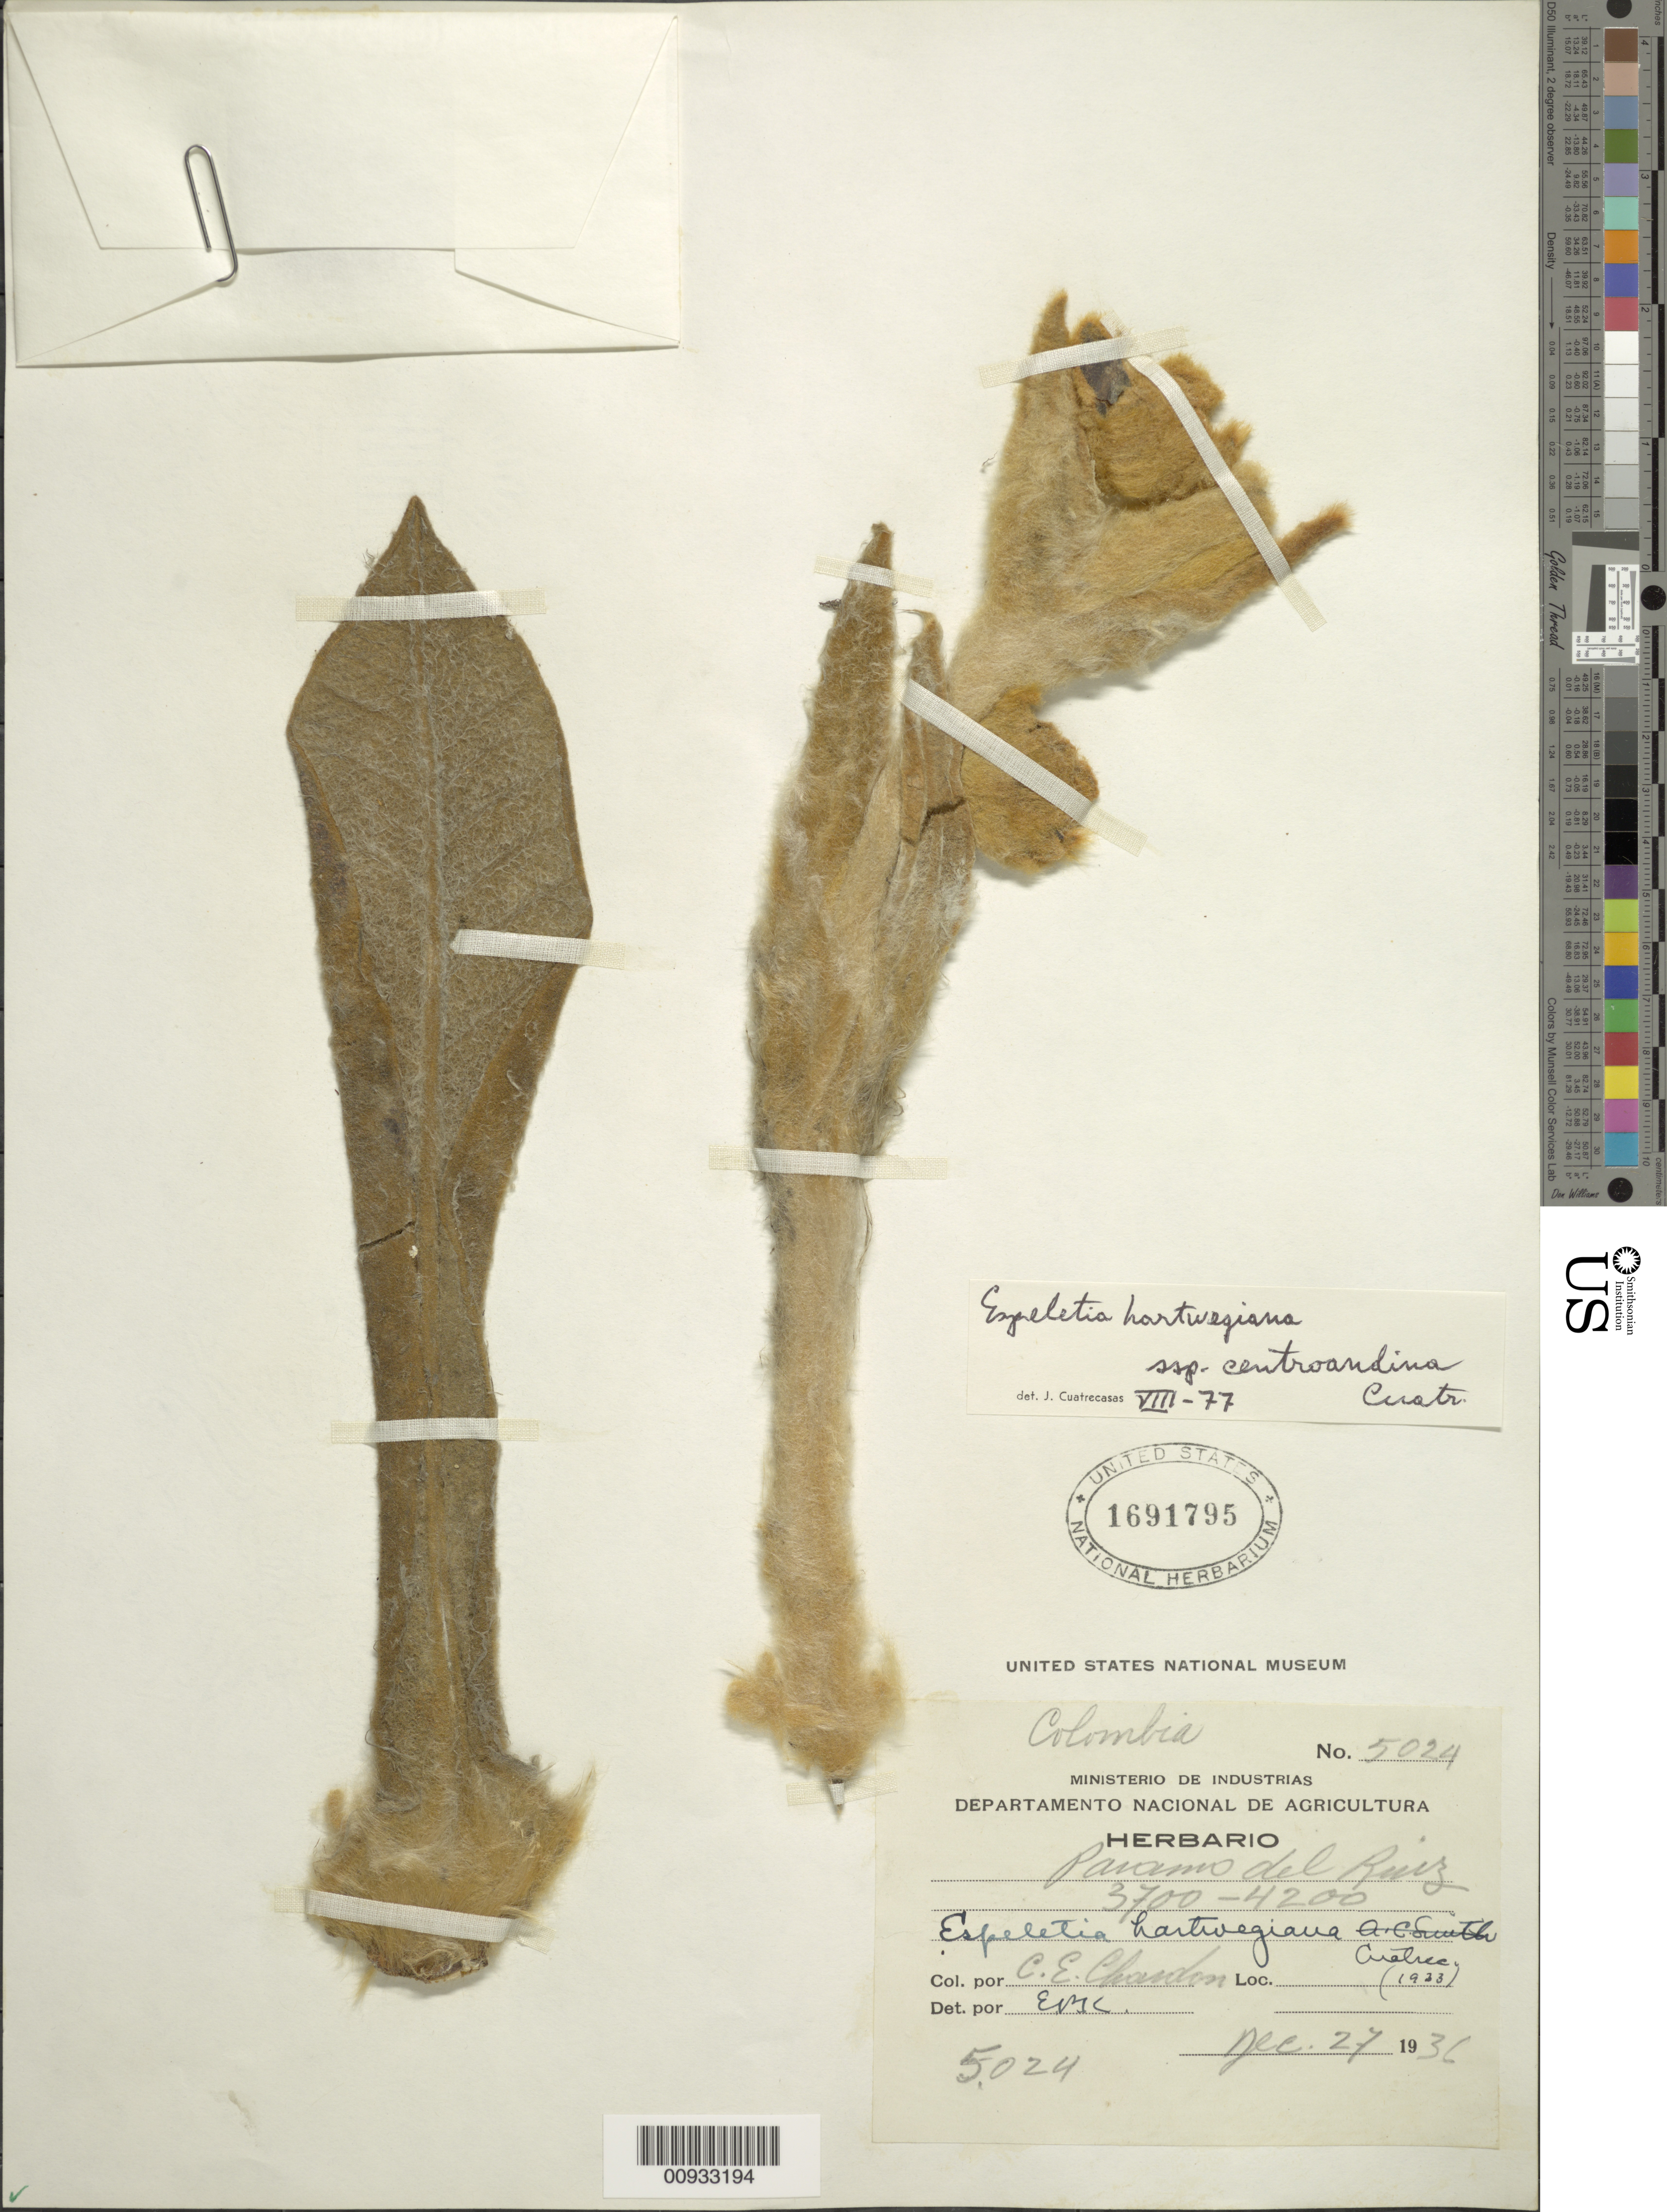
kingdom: Plantae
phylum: Tracheophyta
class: Magnoliopsida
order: Asterales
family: Asteraceae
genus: Espeletia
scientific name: Espeletia hartwegiana subsp. centroandina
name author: Cuatrec.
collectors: C. E. Chardón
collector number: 5024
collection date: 1936-12-27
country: Colombia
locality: Paramo del Ruiz.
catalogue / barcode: US 1691795